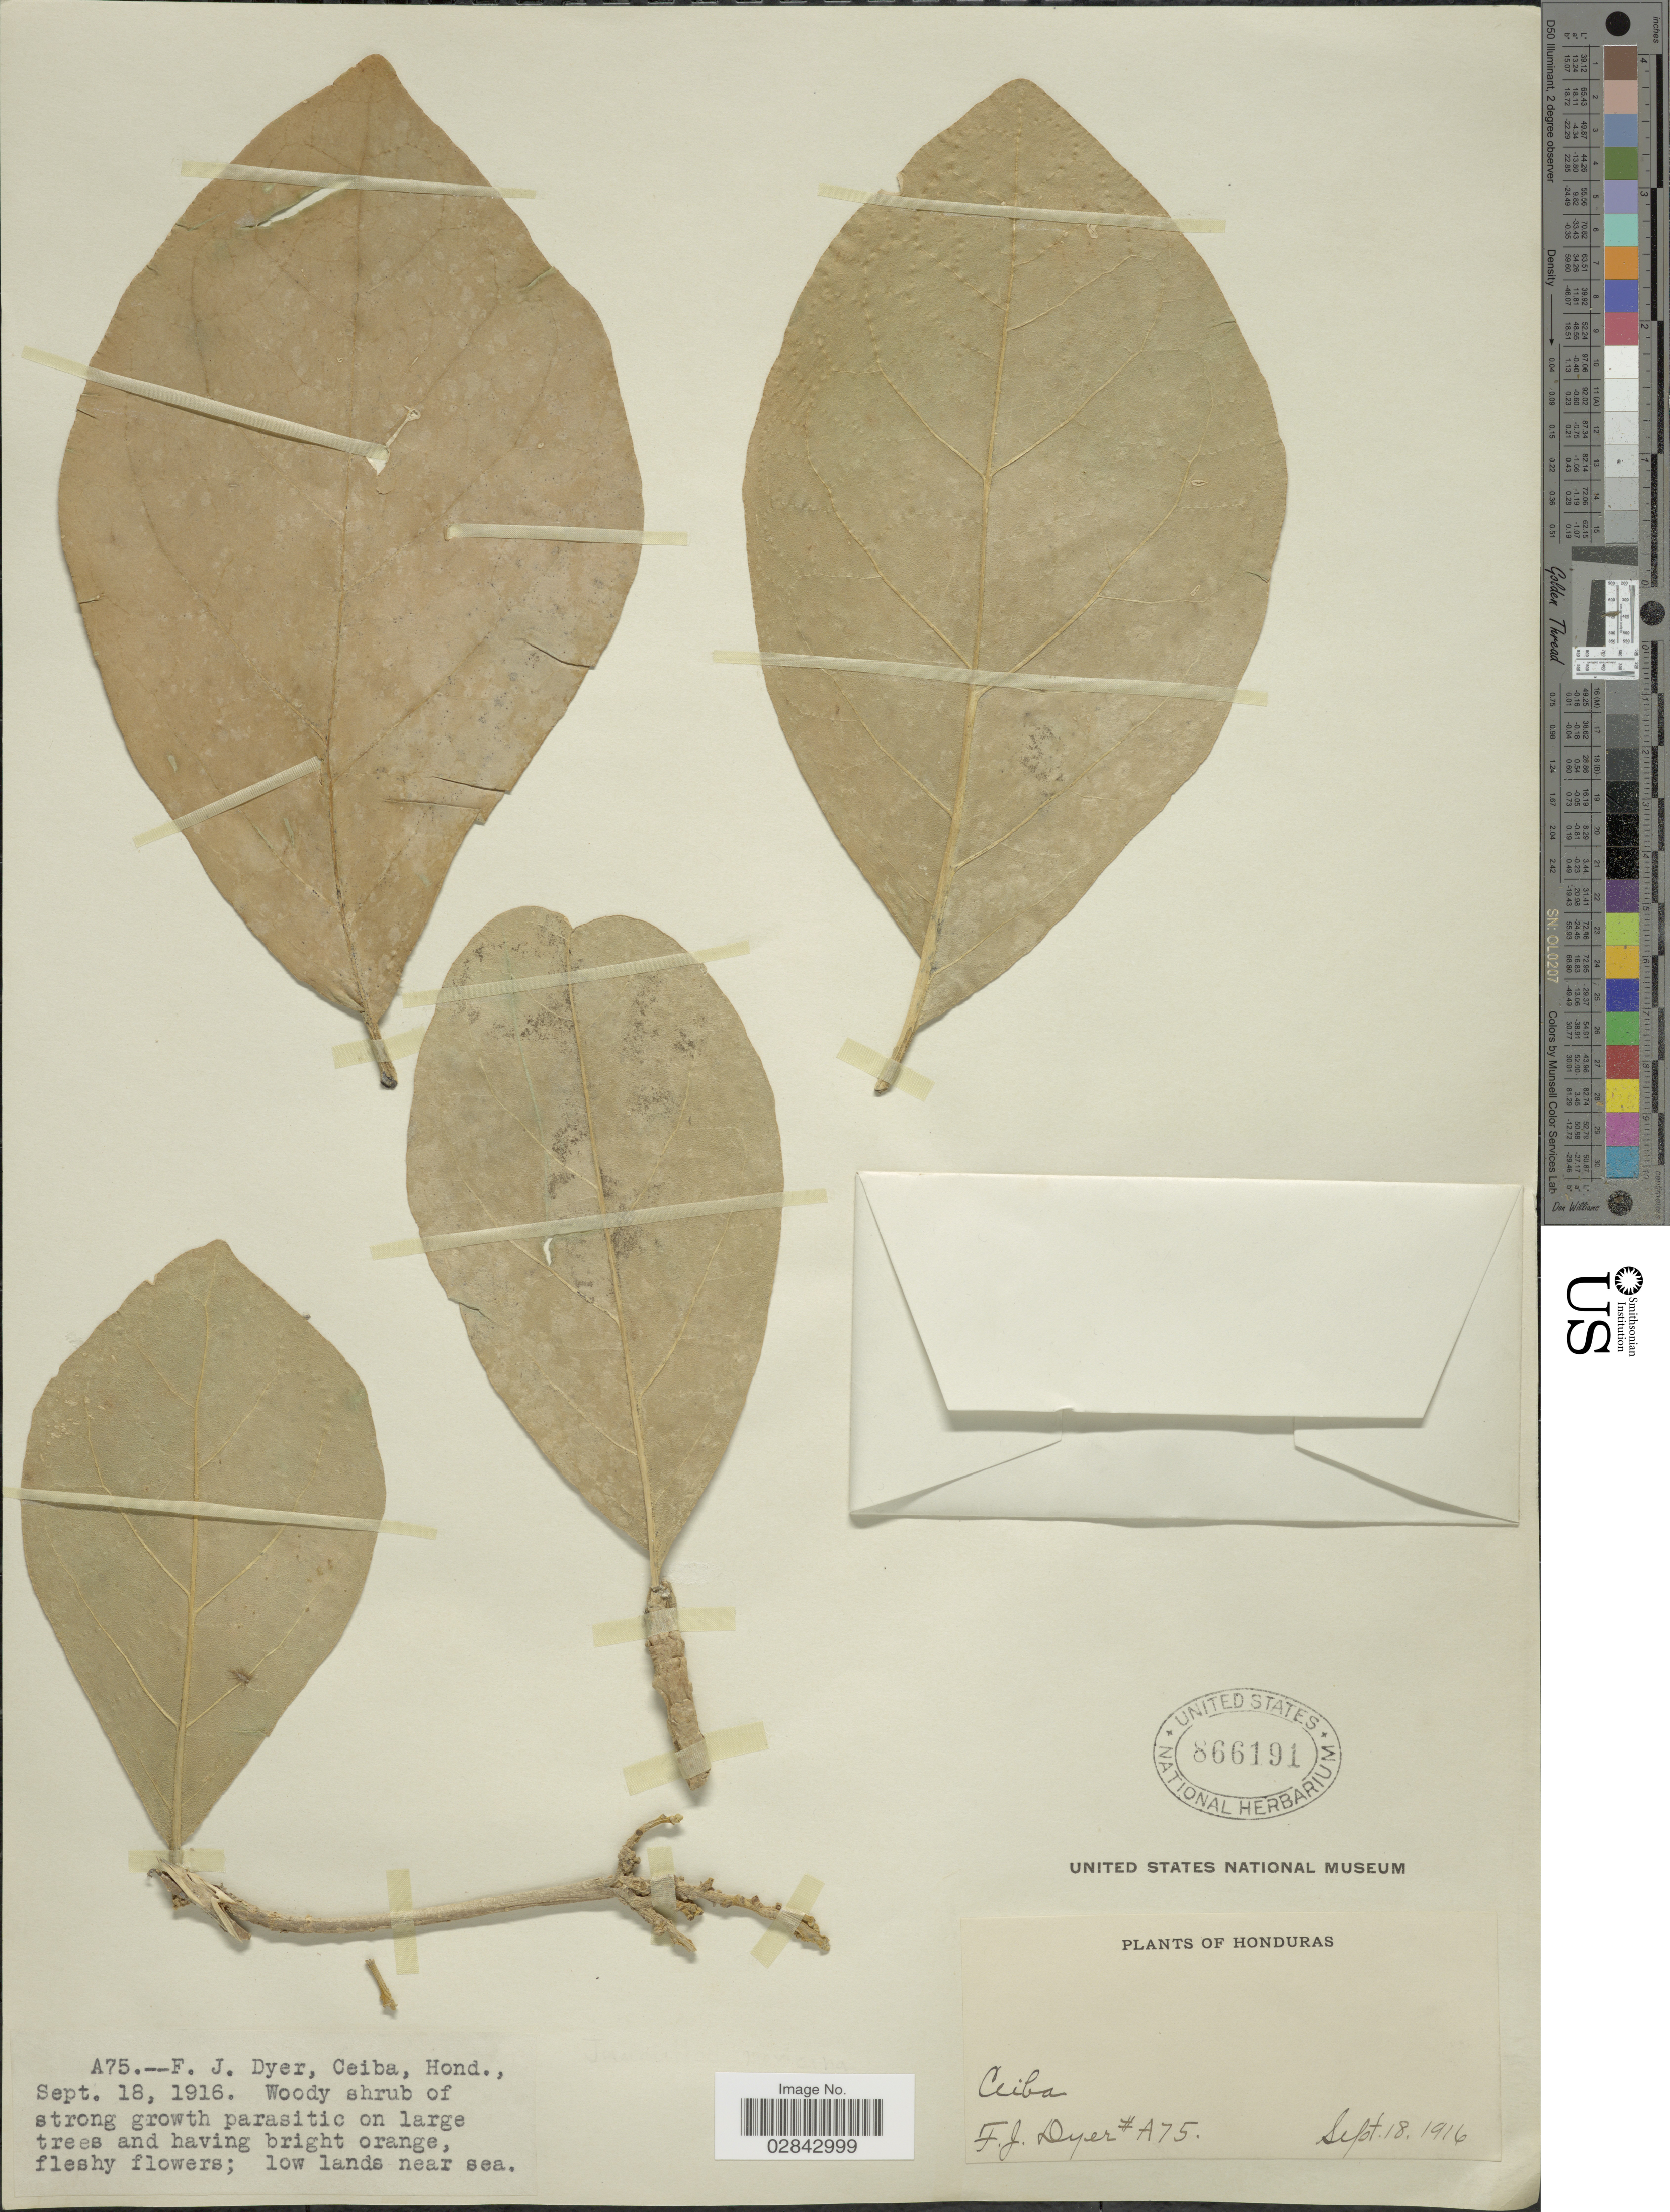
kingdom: Plantae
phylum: Tracheophyta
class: Magnoliopsida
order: Solanales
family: Solanaceae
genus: Juanulloa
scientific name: Juanulloa mexicana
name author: Miers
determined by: Nee, Michael H.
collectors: F. J. Dyer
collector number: A75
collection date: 1916-09-18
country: Honduras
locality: Ceiba.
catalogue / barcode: US 866191